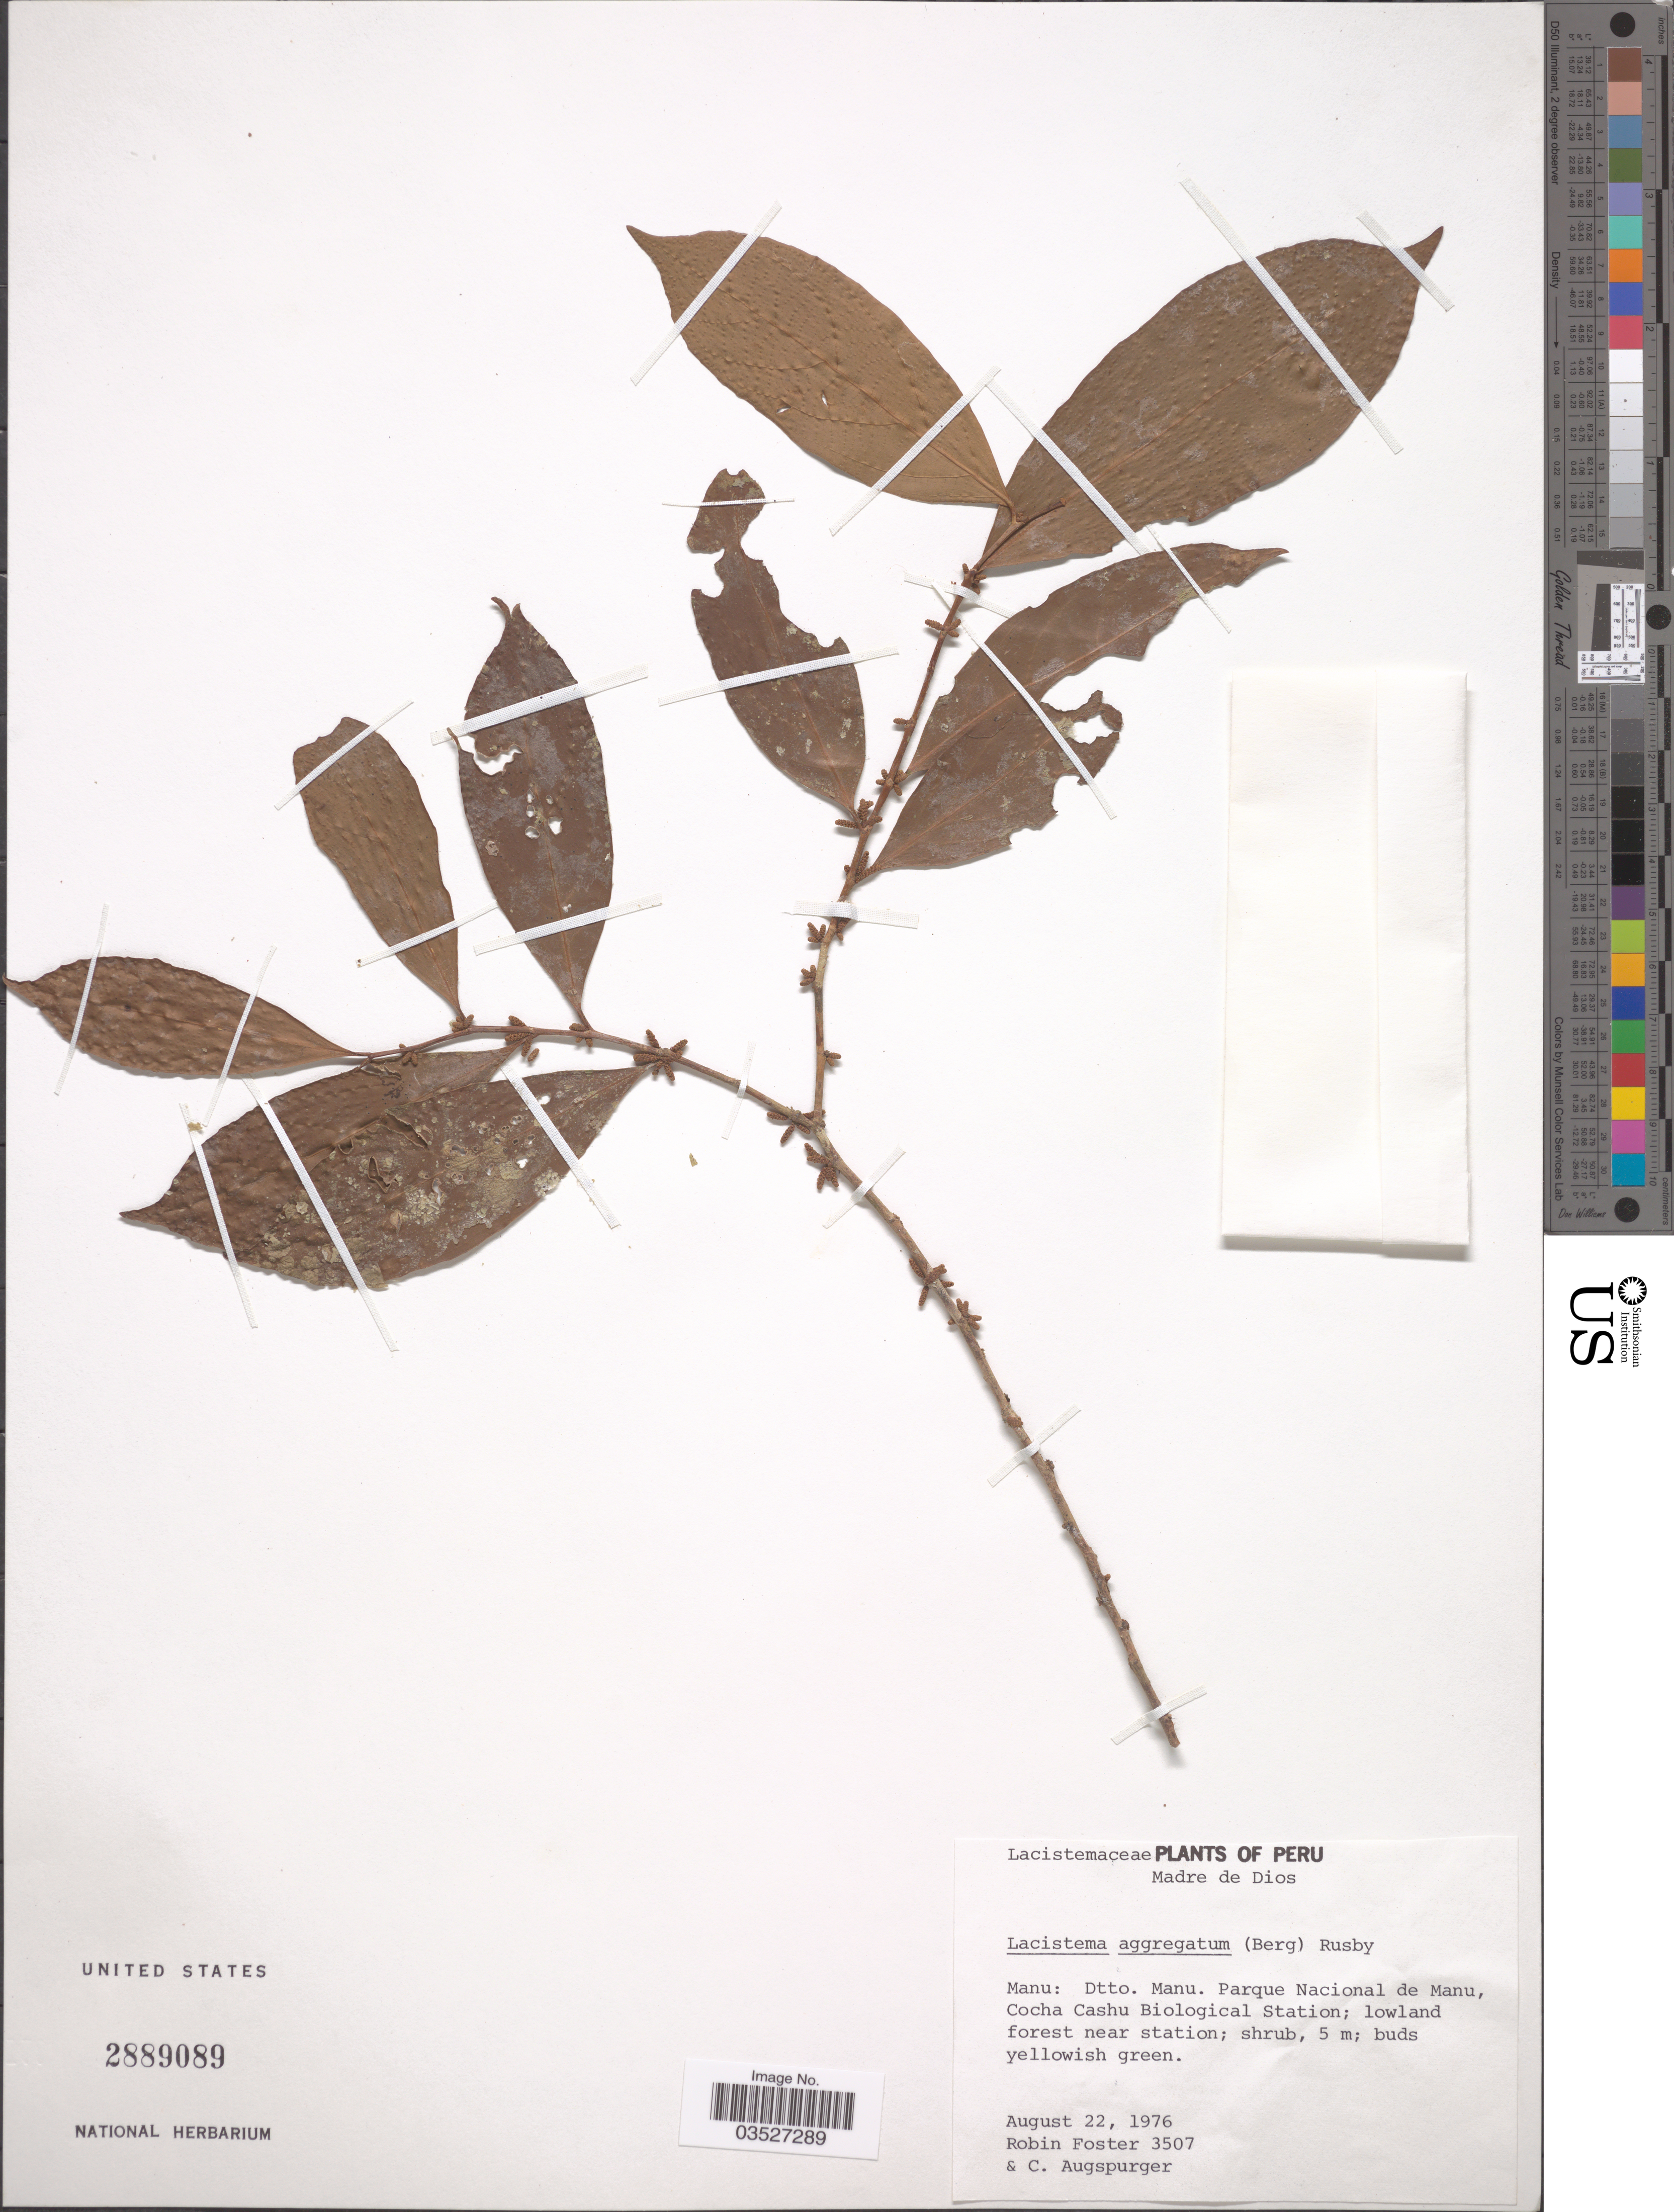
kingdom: Plantae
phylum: Tracheophyta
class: Magnoliopsida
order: Malpighiales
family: Lacistemataceae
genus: Lacistema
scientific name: Lacistema aggregatum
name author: (P.J. Bergius) Rusby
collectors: R. B. Foster & C. Augspurger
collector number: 3507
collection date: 1976-08-22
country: Peru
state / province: Madre de Dios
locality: Manu: Dtto. Manu. Parque Nacional de Manu, Cocha Cashu Biological Station; lowland forest near station.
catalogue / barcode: US 2889089